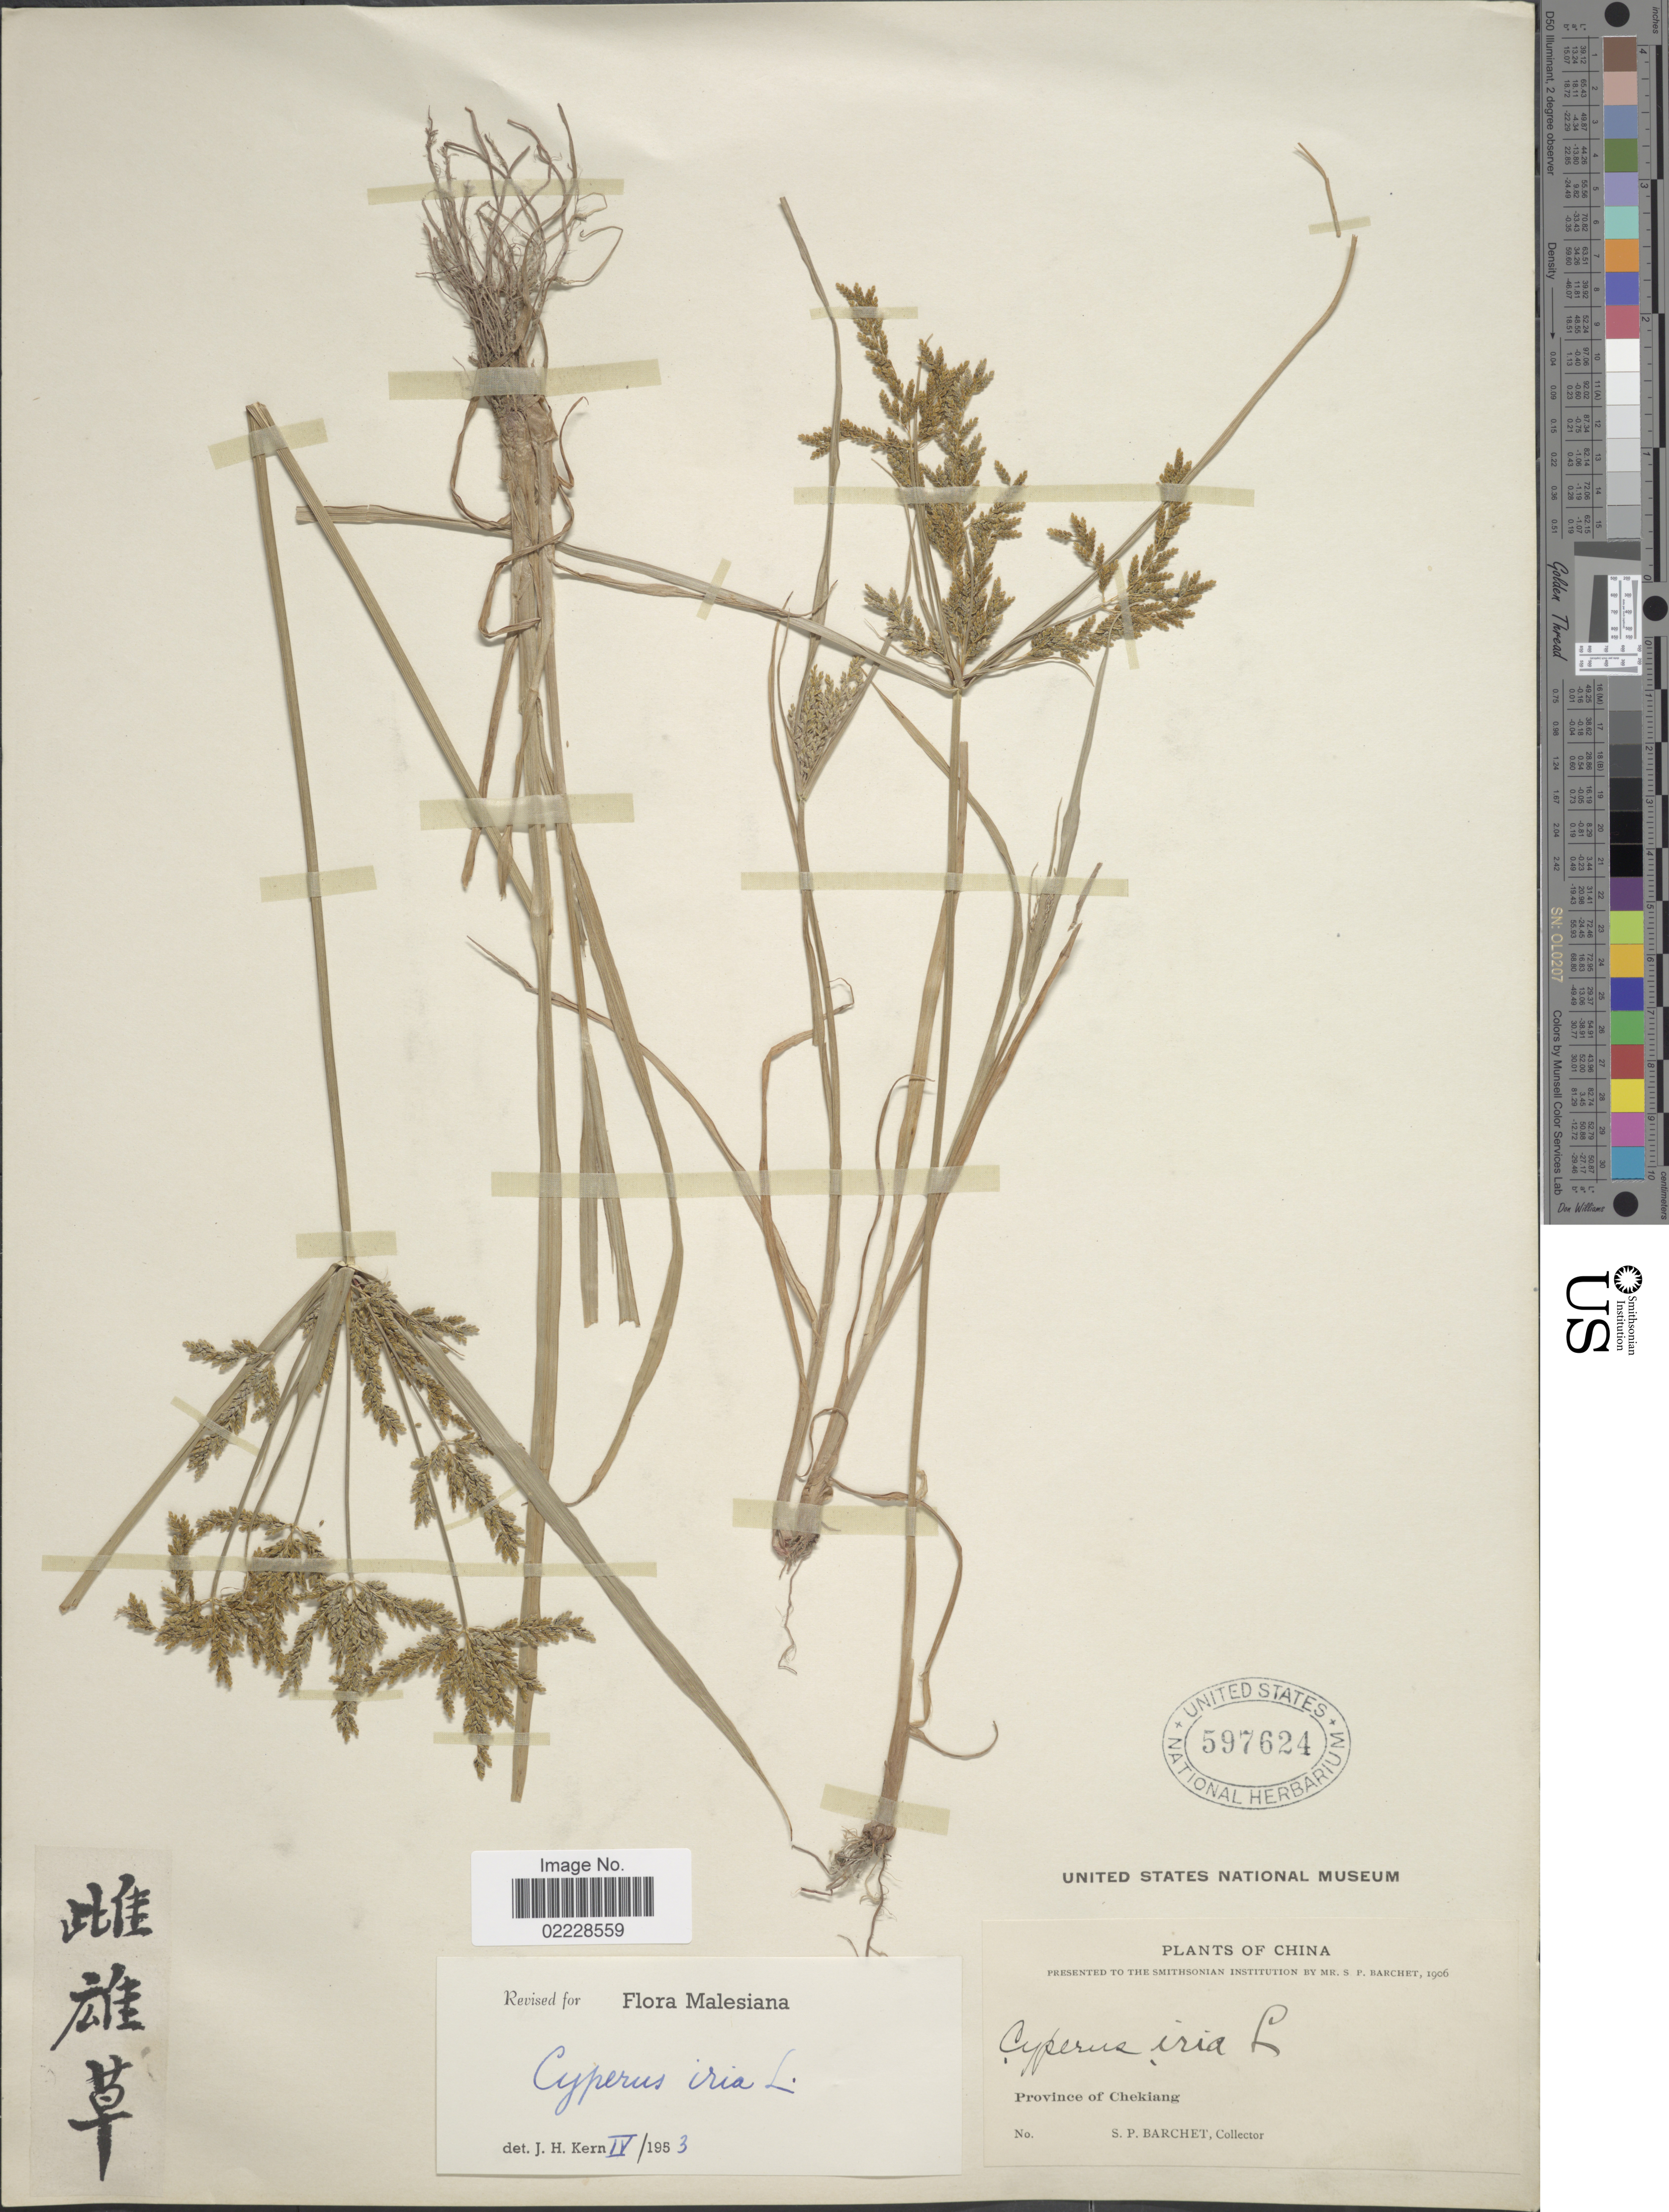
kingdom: Plantae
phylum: Tracheophyta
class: Liliopsida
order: Poales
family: Cyperaceae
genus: Cyperus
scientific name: Cyperus iria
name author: L.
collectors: S. P. Barchet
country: China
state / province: Zhejiang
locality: Province of Chekiang.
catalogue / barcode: US 597624